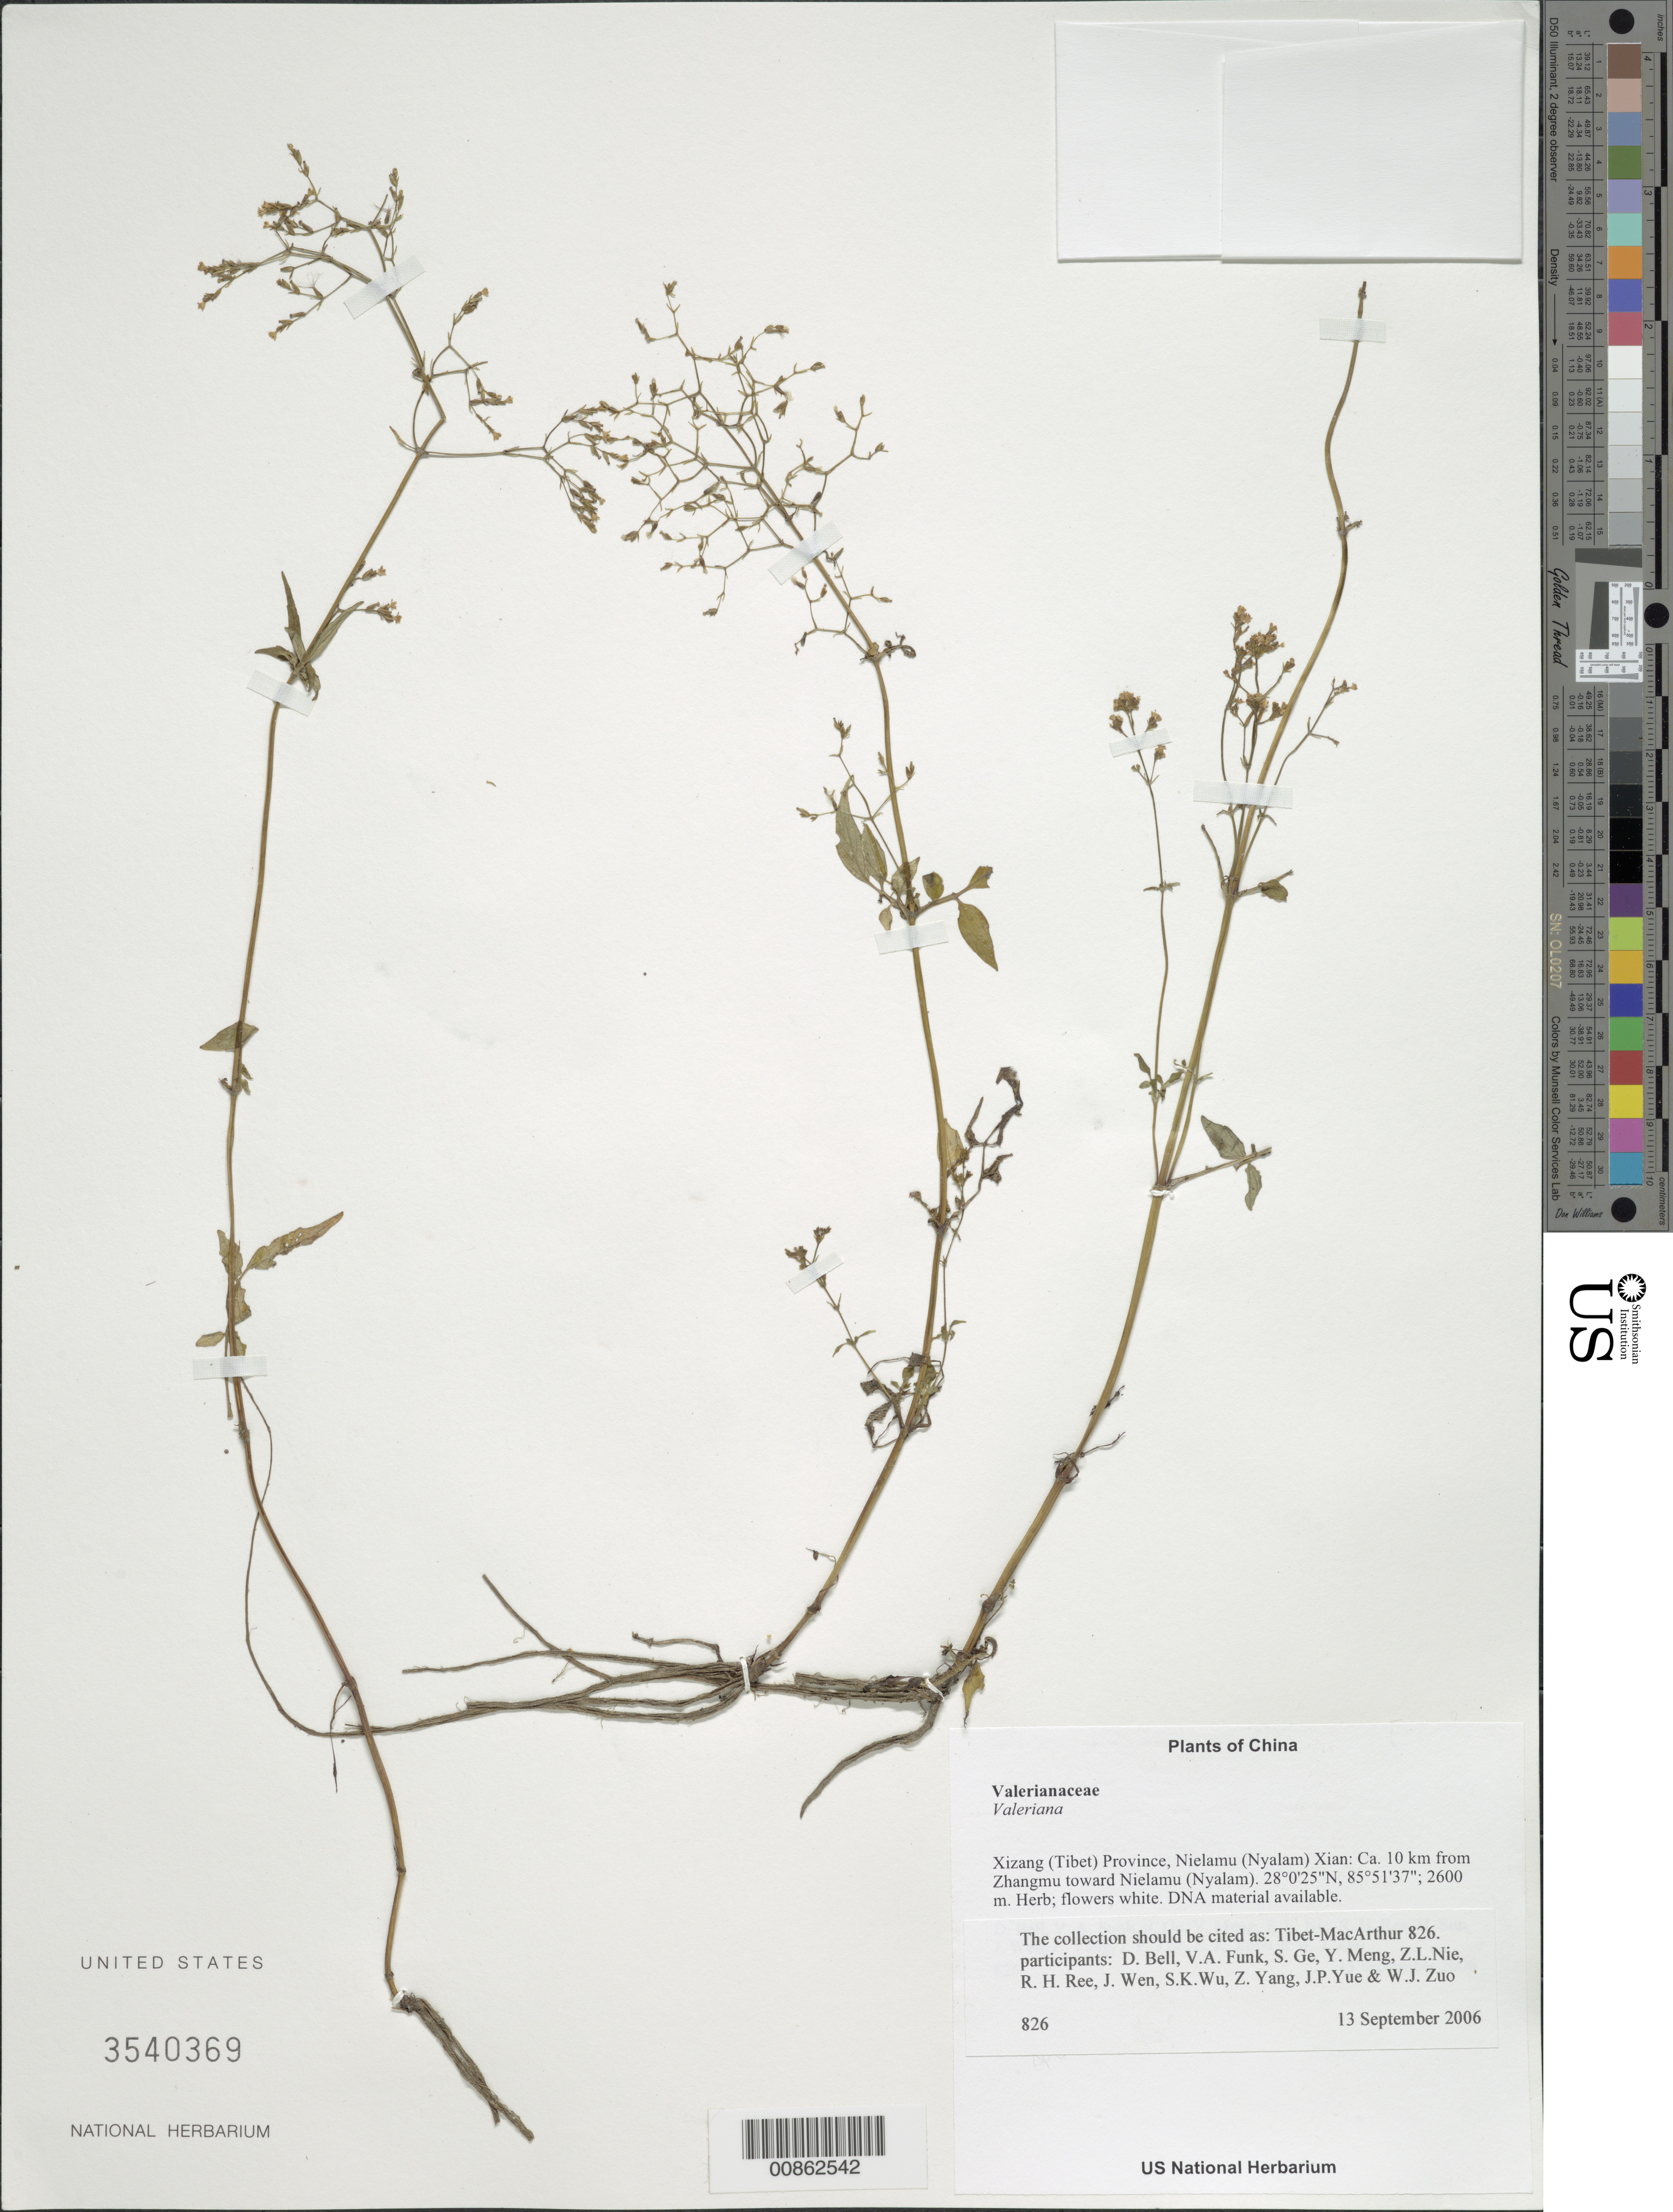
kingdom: Plantae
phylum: Tracheophyta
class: Magnoliopsida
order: Dipsacales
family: Caprifoliaceae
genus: Valeriana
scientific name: Valeriana sp.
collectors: Tibet-MacArthur, D. A. Bell, V. Funk, S. Ge, Y. Meng, Z. Nie, R. Ree, H. Sun, J. Wen, Z. Yang, J. Yue, Z. Zhou & W. Zuo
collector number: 826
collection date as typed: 13 Sep 2006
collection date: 2006-09-13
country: China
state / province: Xizang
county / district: Nielamu (Nyalam) Xian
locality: Ca. 10 km from Zhangmu toward Nielamu (Nyalam).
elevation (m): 2600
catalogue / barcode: US 3540369